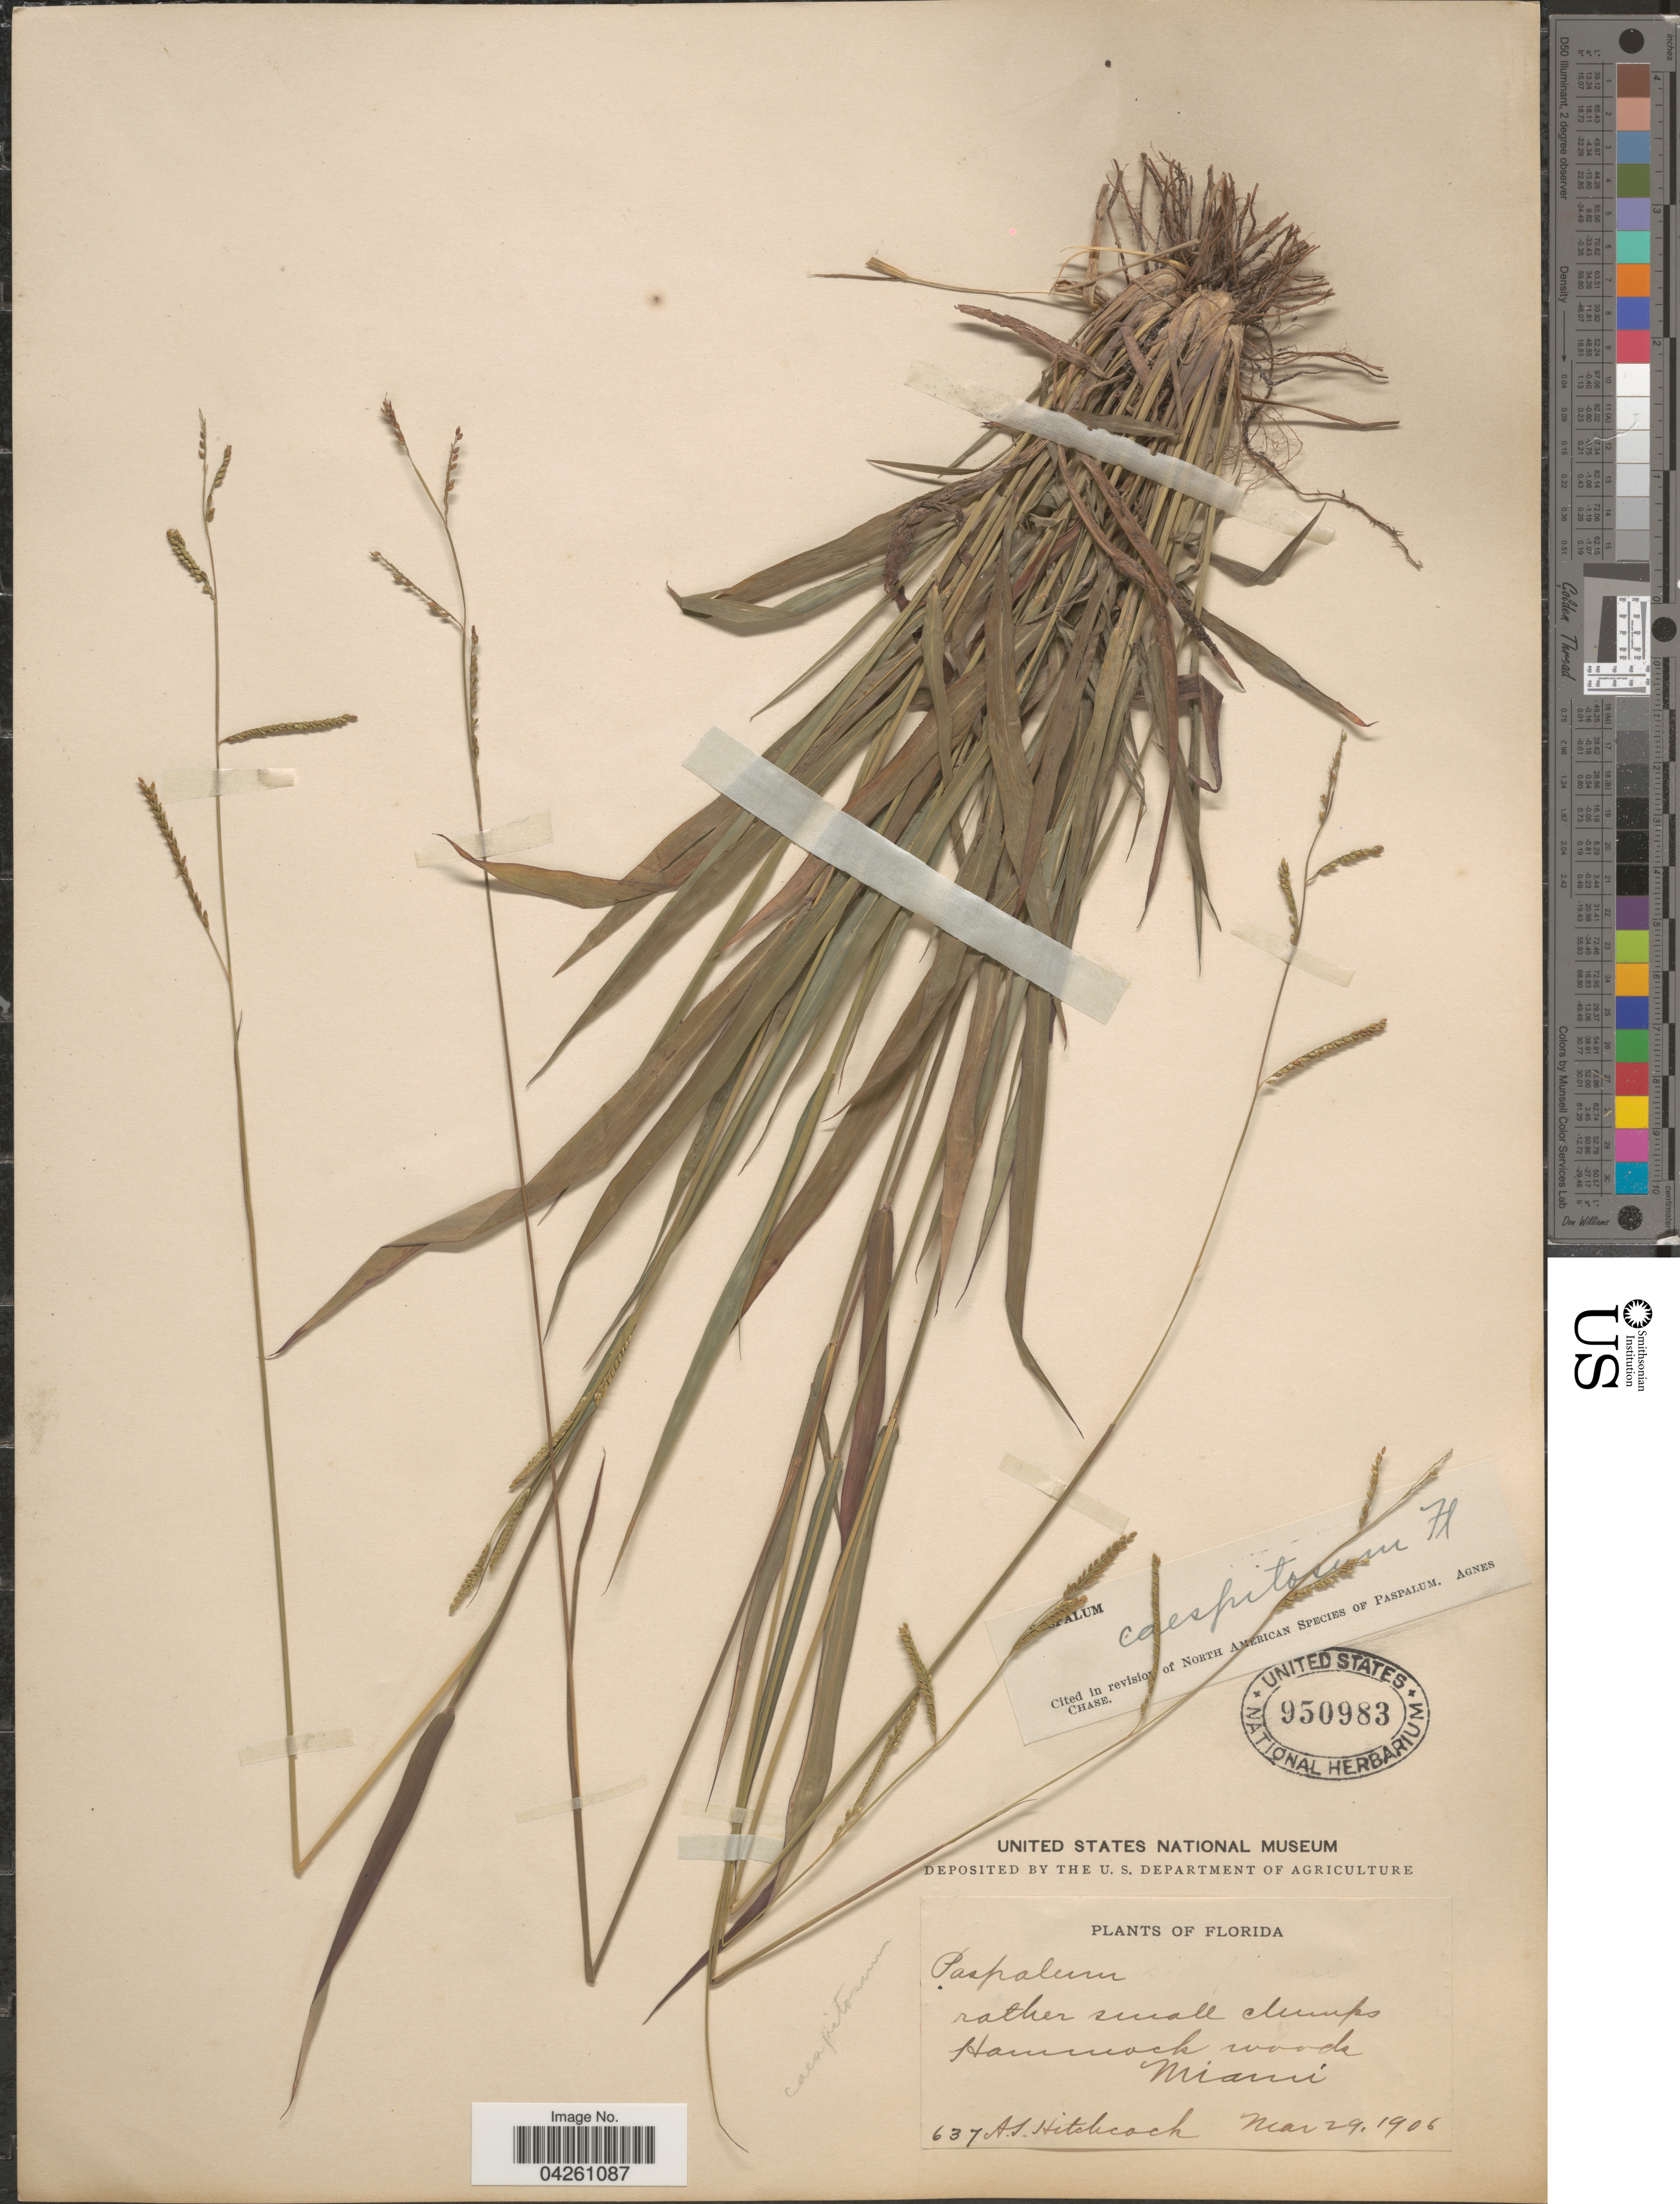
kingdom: Plantae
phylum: Tracheophyta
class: Liliopsida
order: Poales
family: Poaceae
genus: Paspalum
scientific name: Paspalum caespitosum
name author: Flüggé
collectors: A. S. Hitchcock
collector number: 637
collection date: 1906-03-29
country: United States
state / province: Florida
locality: Hammock woods. Miami.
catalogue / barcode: US 950983